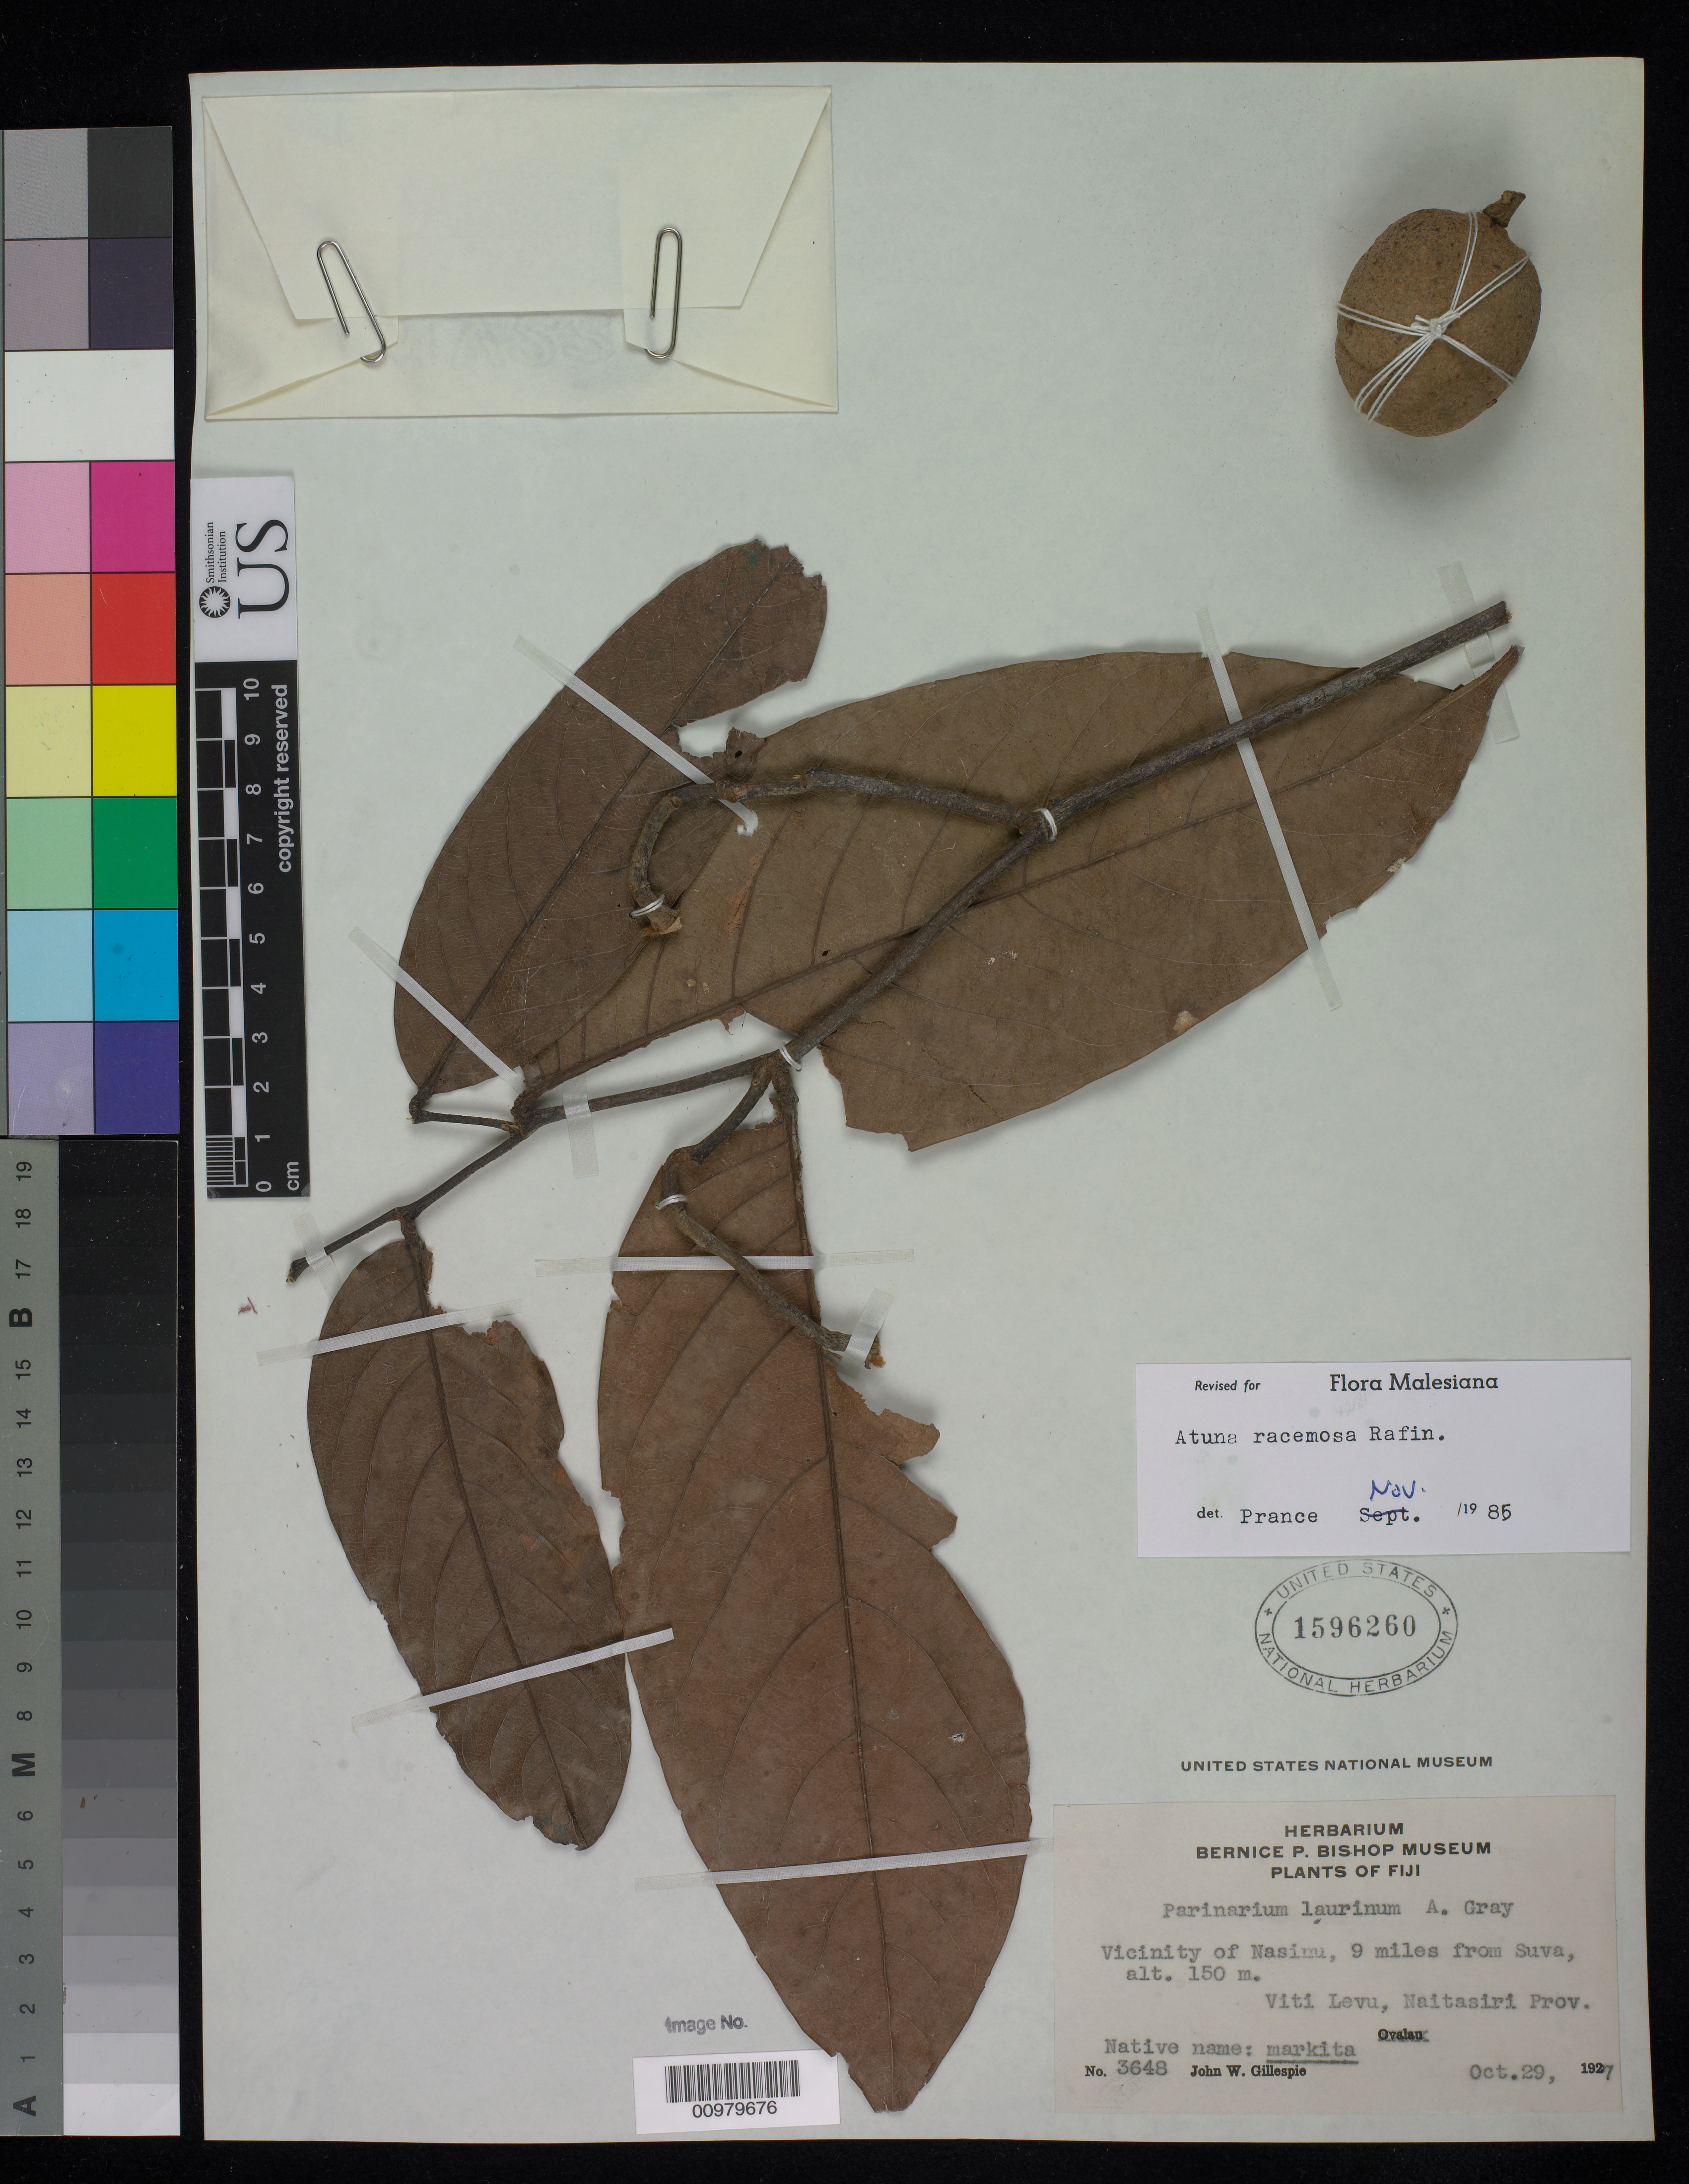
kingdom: Plantae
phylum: Tracheophyta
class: Magnoliopsida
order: Malpighiales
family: Chrysobalanaceae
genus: Atuna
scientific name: Atuna racemosa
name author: Raf.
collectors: J. W. Gillespie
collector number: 3648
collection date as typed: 29 Oct 1927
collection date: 1927-10-29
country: Fiji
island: Viti Levu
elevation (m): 150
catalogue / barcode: US 1596260